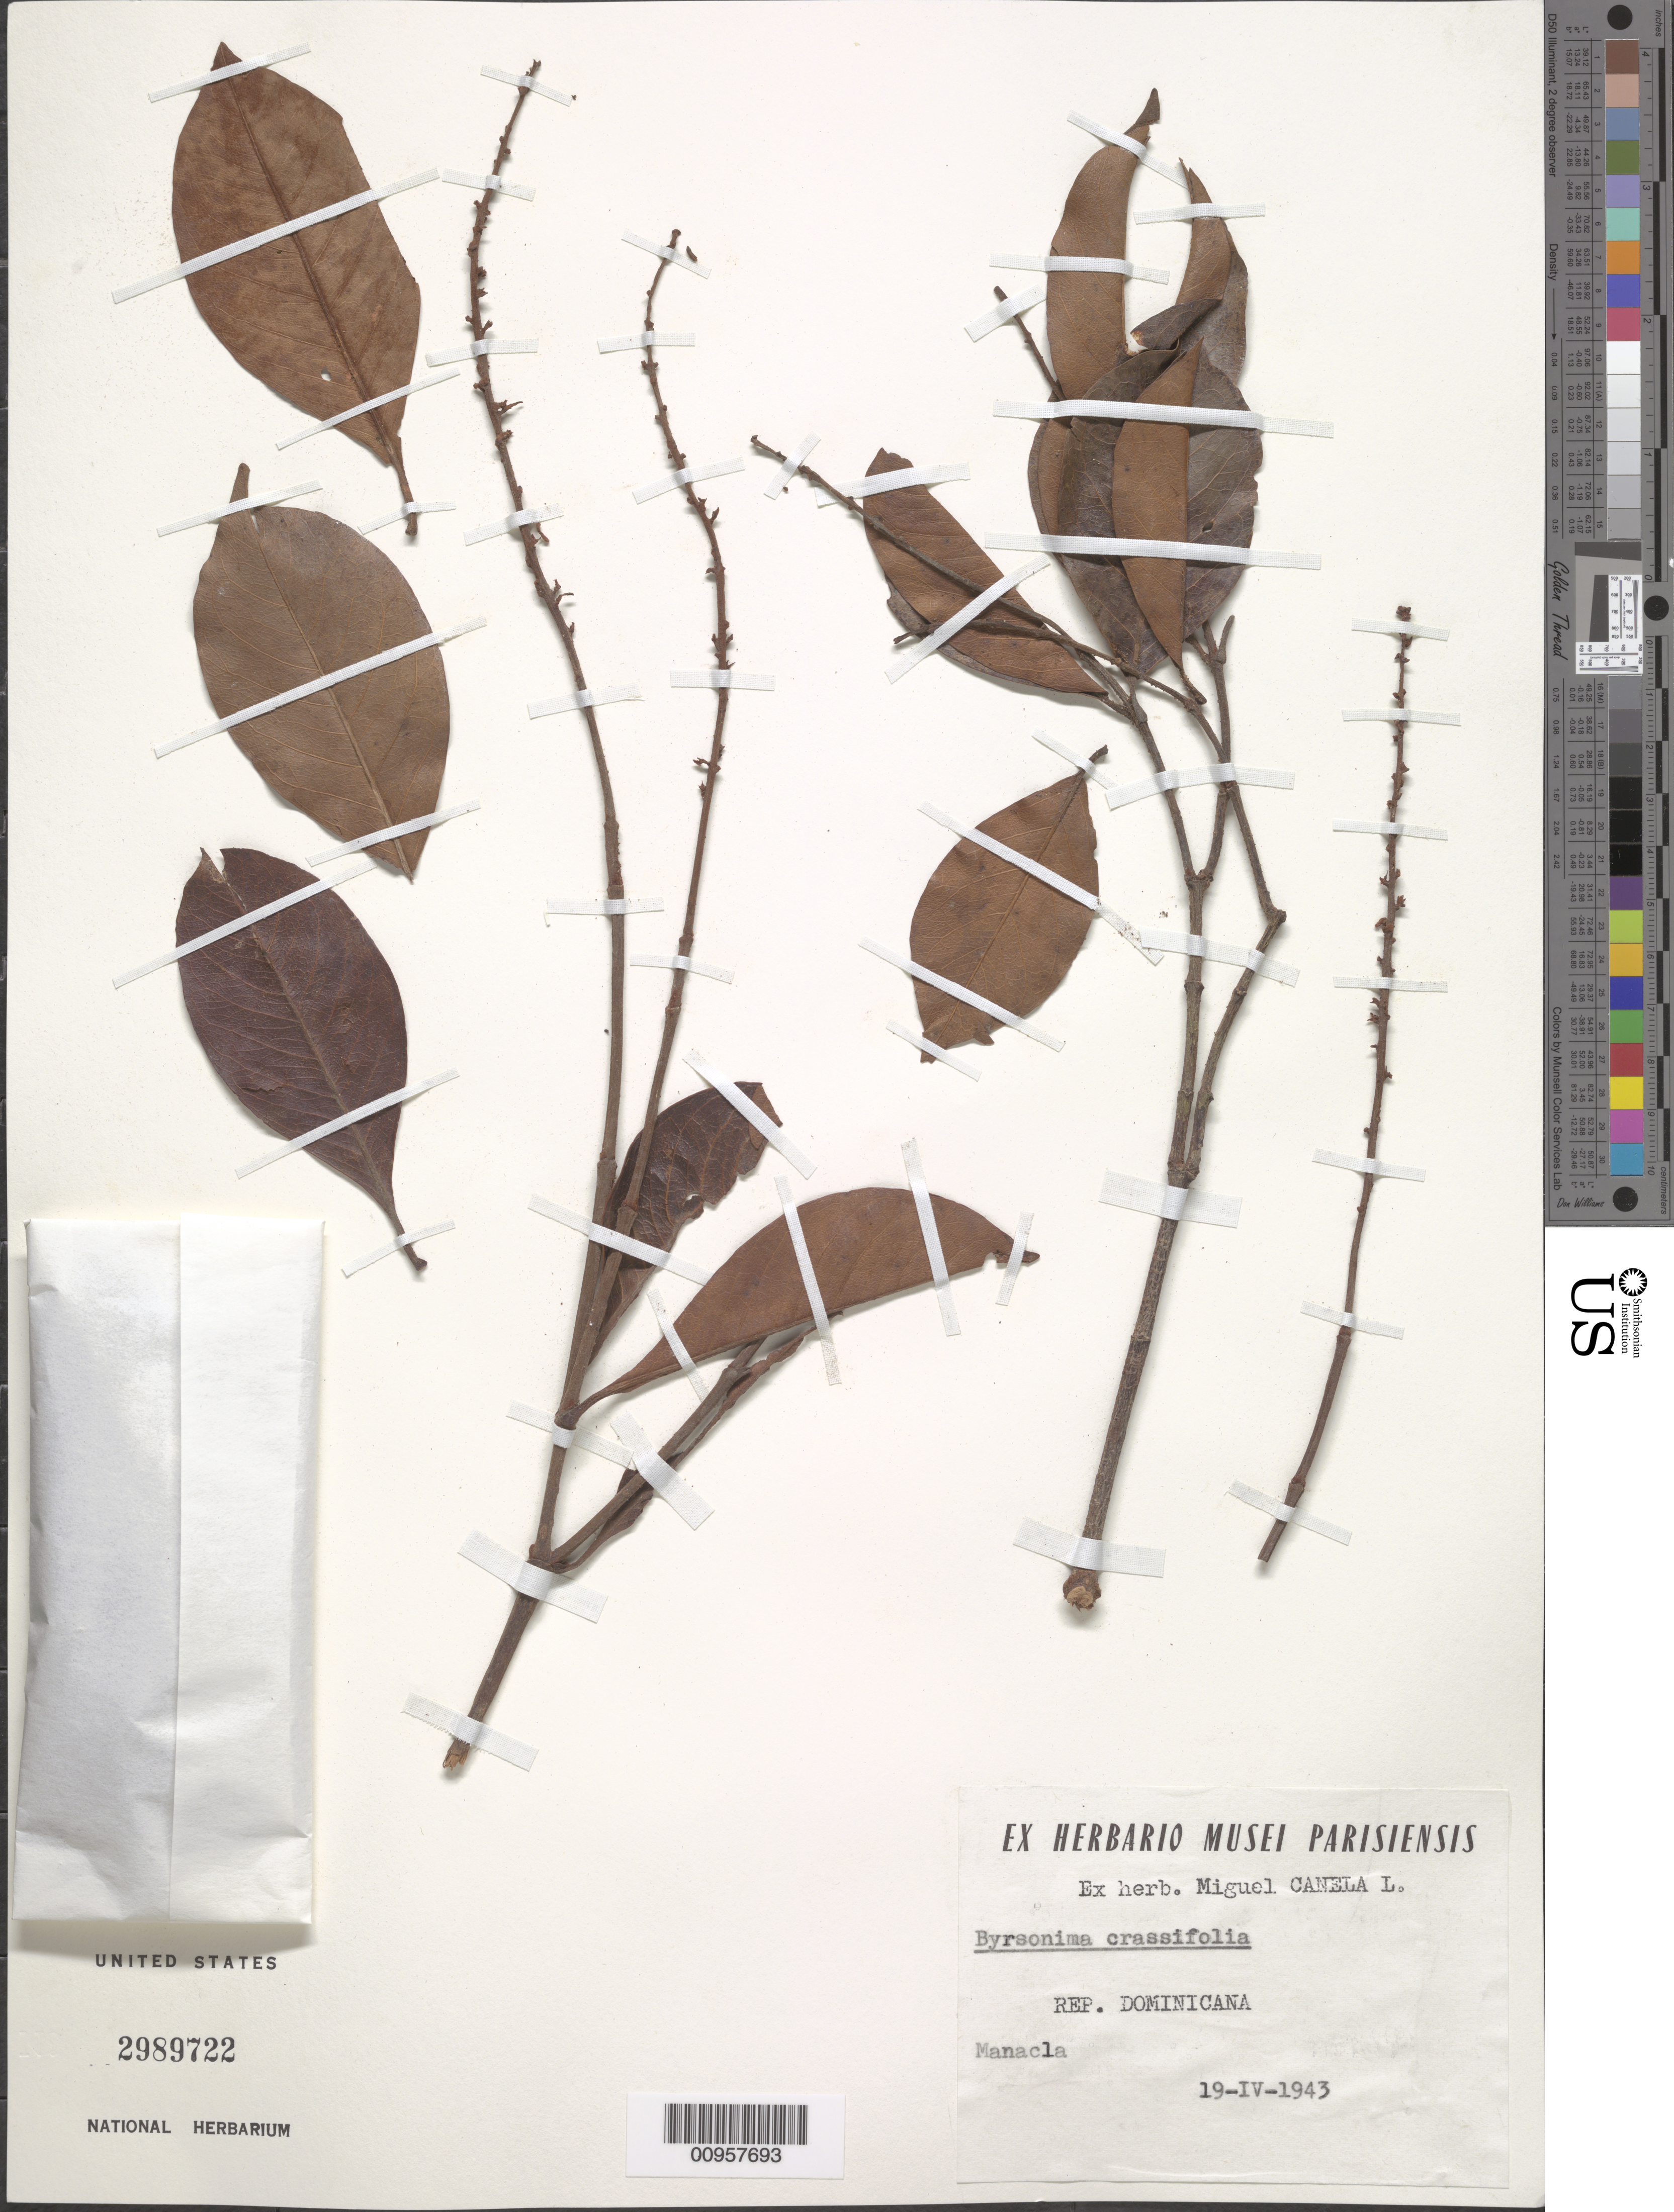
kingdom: Plantae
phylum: Tracheophyta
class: Magnoliopsida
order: Malpighiales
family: Malpighiaceae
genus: Byrsonima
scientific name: Byrsonima crassifolia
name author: (L.) Kunth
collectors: M. Canela Lazaro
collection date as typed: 19 Apr 1943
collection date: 1943-04-19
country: Dominican Republic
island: Hispaniola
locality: Manacla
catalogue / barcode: US 2989722